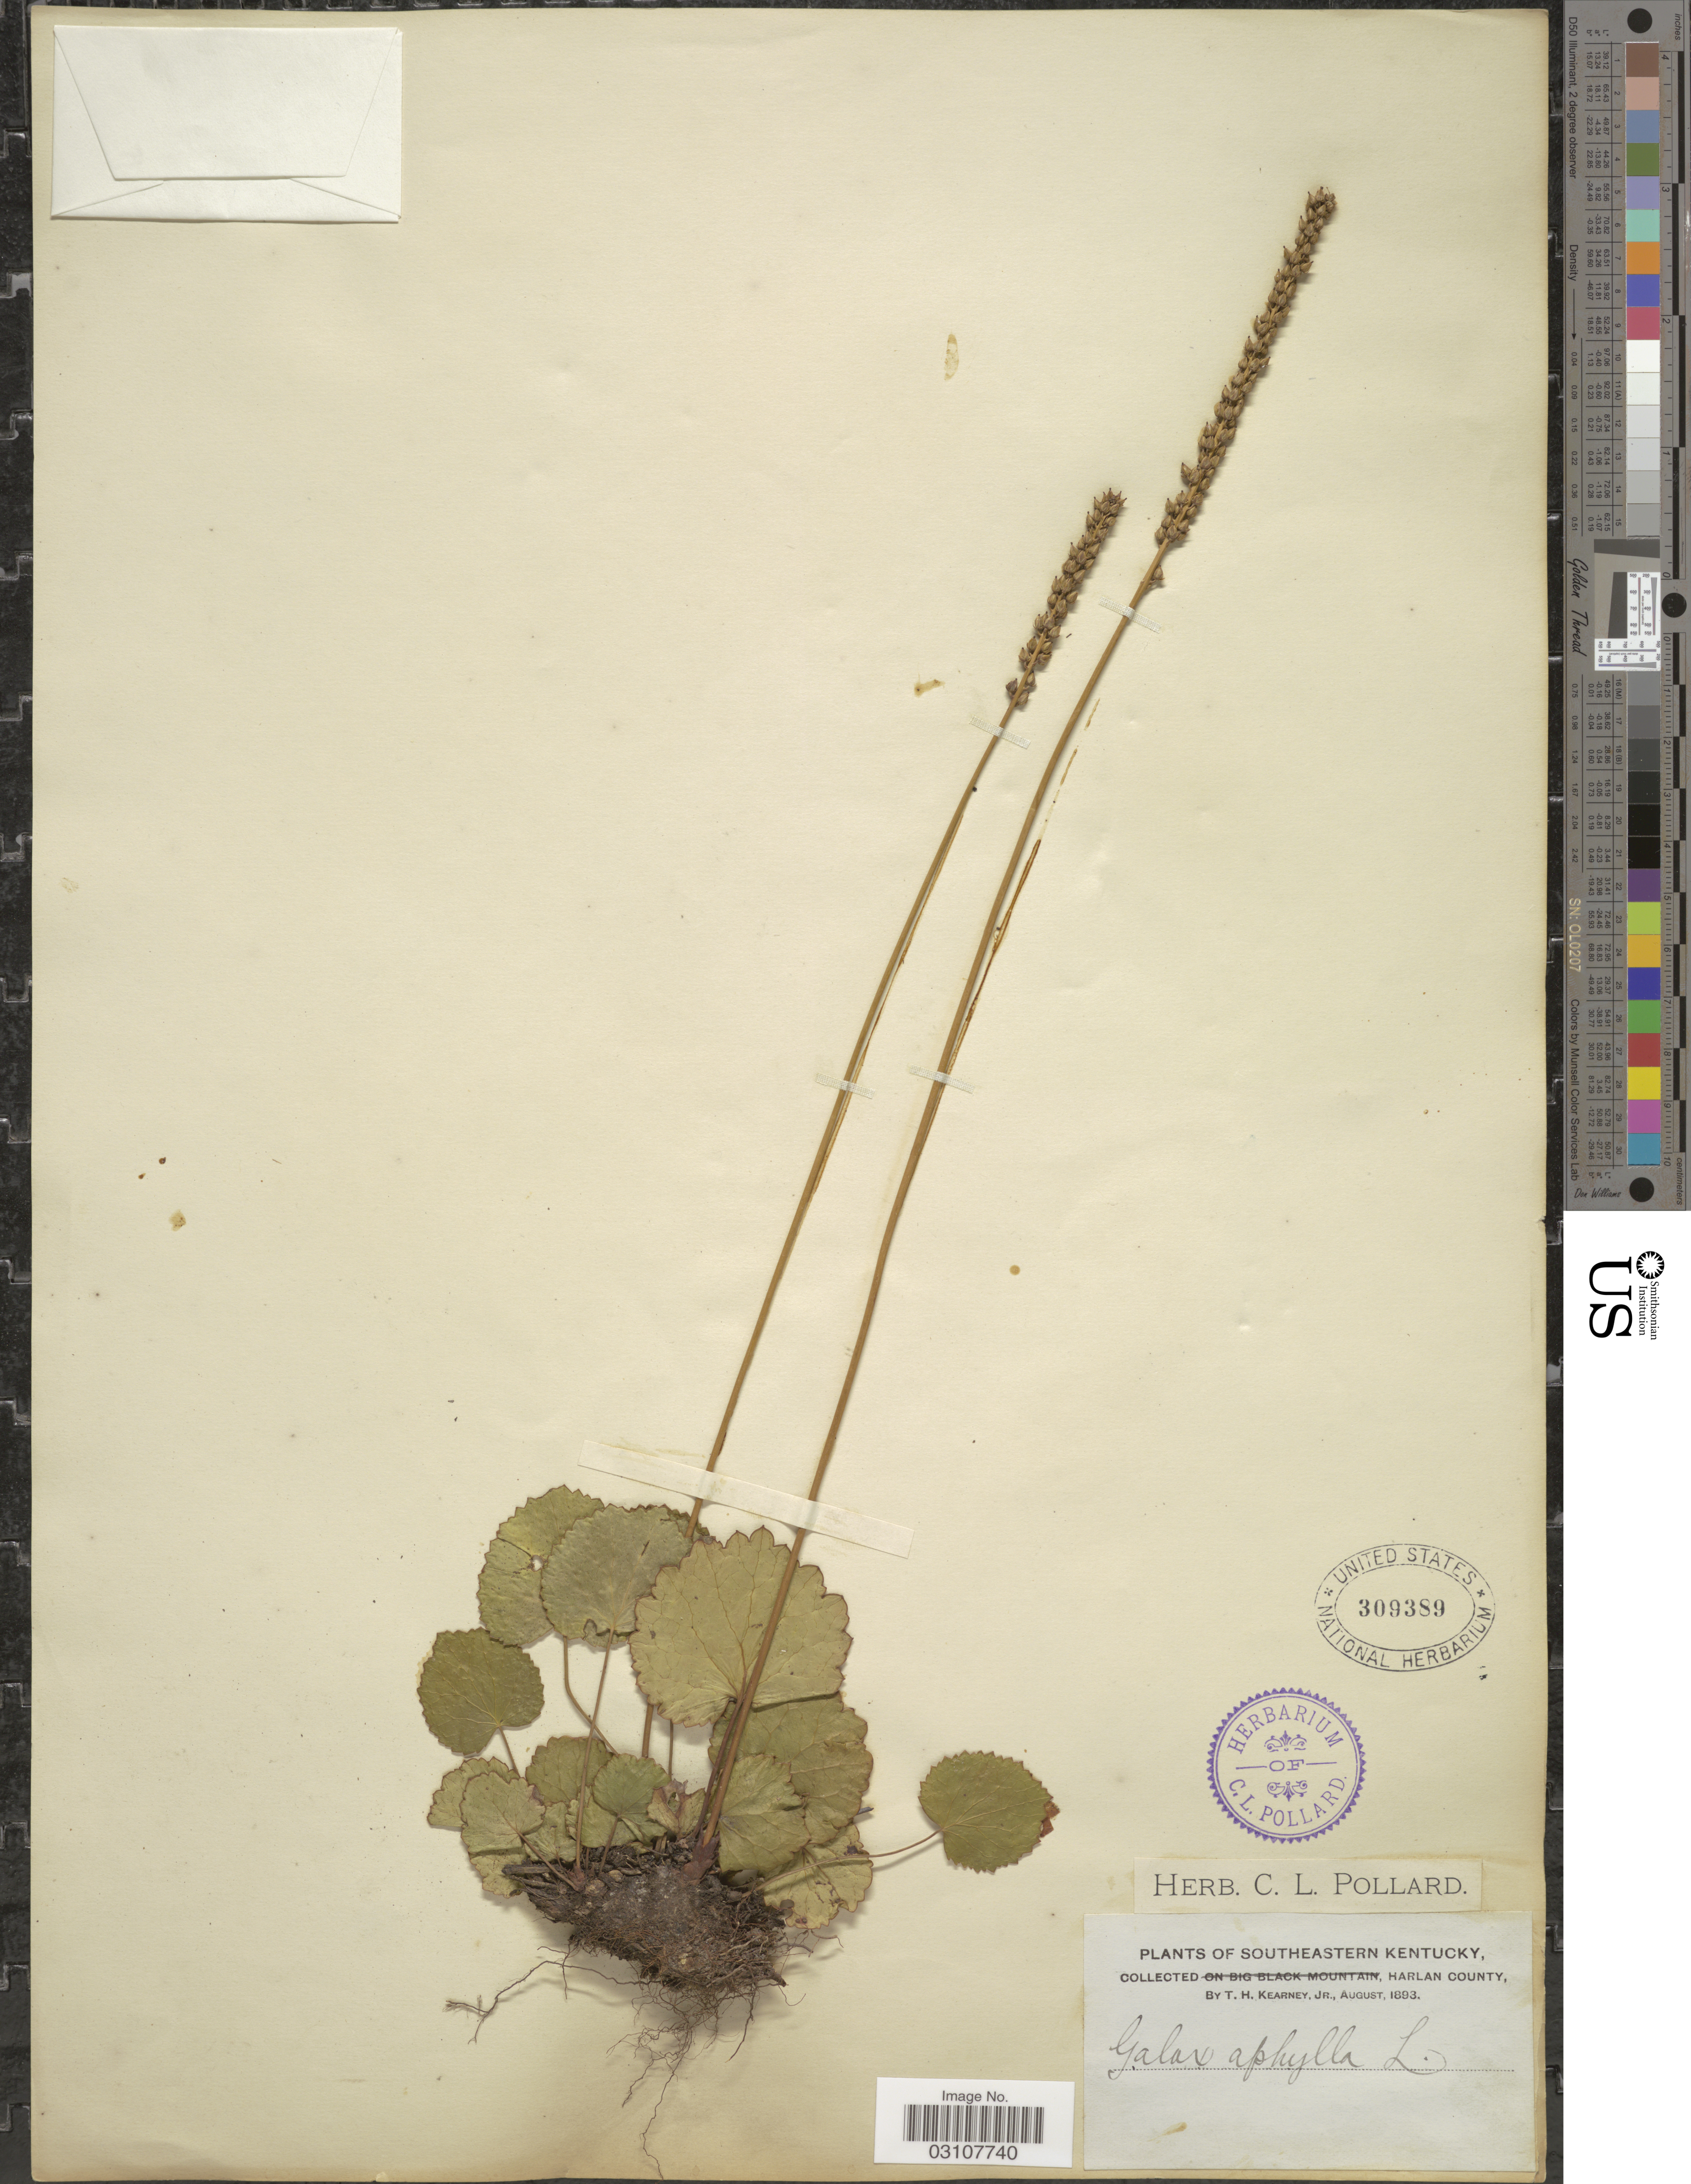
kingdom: Plantae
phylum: Tracheophyta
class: Magnoliopsida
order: Ericales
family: Diapensiaceae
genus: Galax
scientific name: Galax urceolata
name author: (Poir.) Brummitt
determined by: Gaynor, Michelle L., (FLAS), University of Florida (UNITED STATES)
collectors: T. H. Kearney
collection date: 1893-08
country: United States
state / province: Kentucky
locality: Southeastern Kentucky. Harlan County.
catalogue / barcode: US 309389